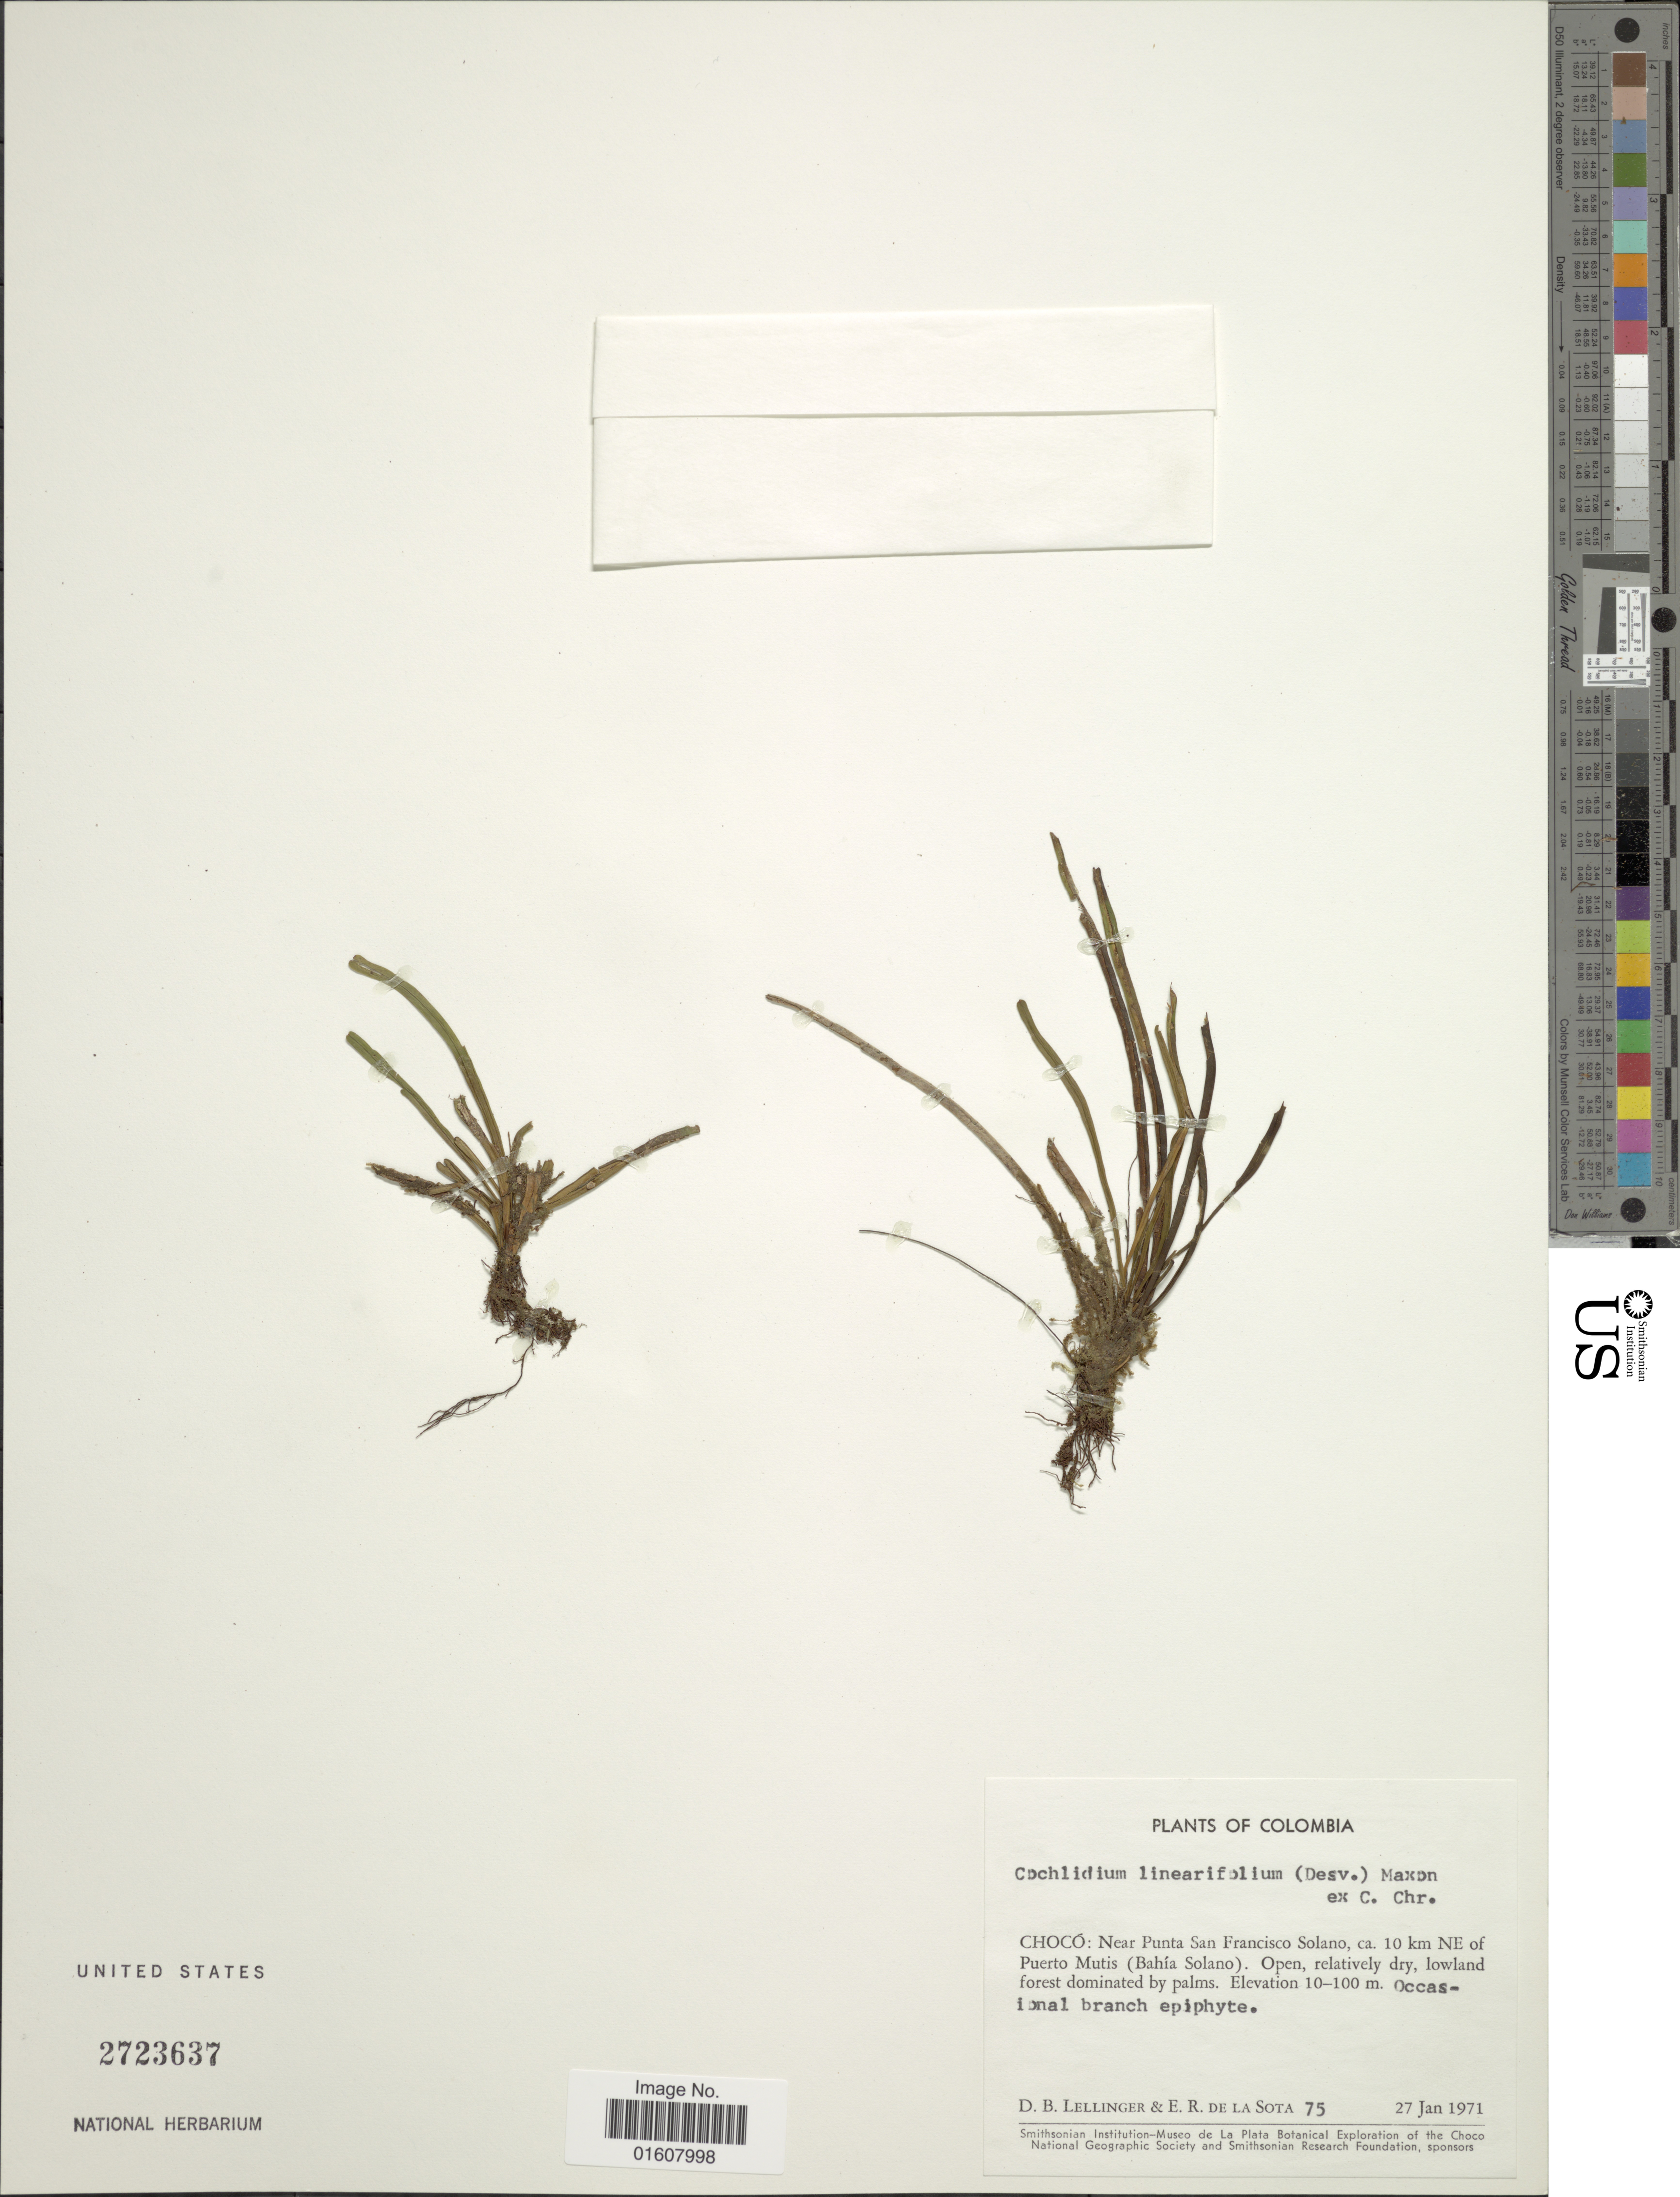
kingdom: Plantae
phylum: Tracheophyta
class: Polypodiopsida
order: Polypodiales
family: Polypodiaceae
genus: Cochlidium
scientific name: Cochlidium linearifolium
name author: (Desv.) Maxon ex C. Chr.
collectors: D. B. Lellinger & E. R. de la Sota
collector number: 75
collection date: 1971-01-27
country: Colombia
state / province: Chocó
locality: Near Punta San Francisco Solano, ca. 10 km NE of Puerto Mutis (Bahía Solano)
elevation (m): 10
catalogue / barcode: US 2723637